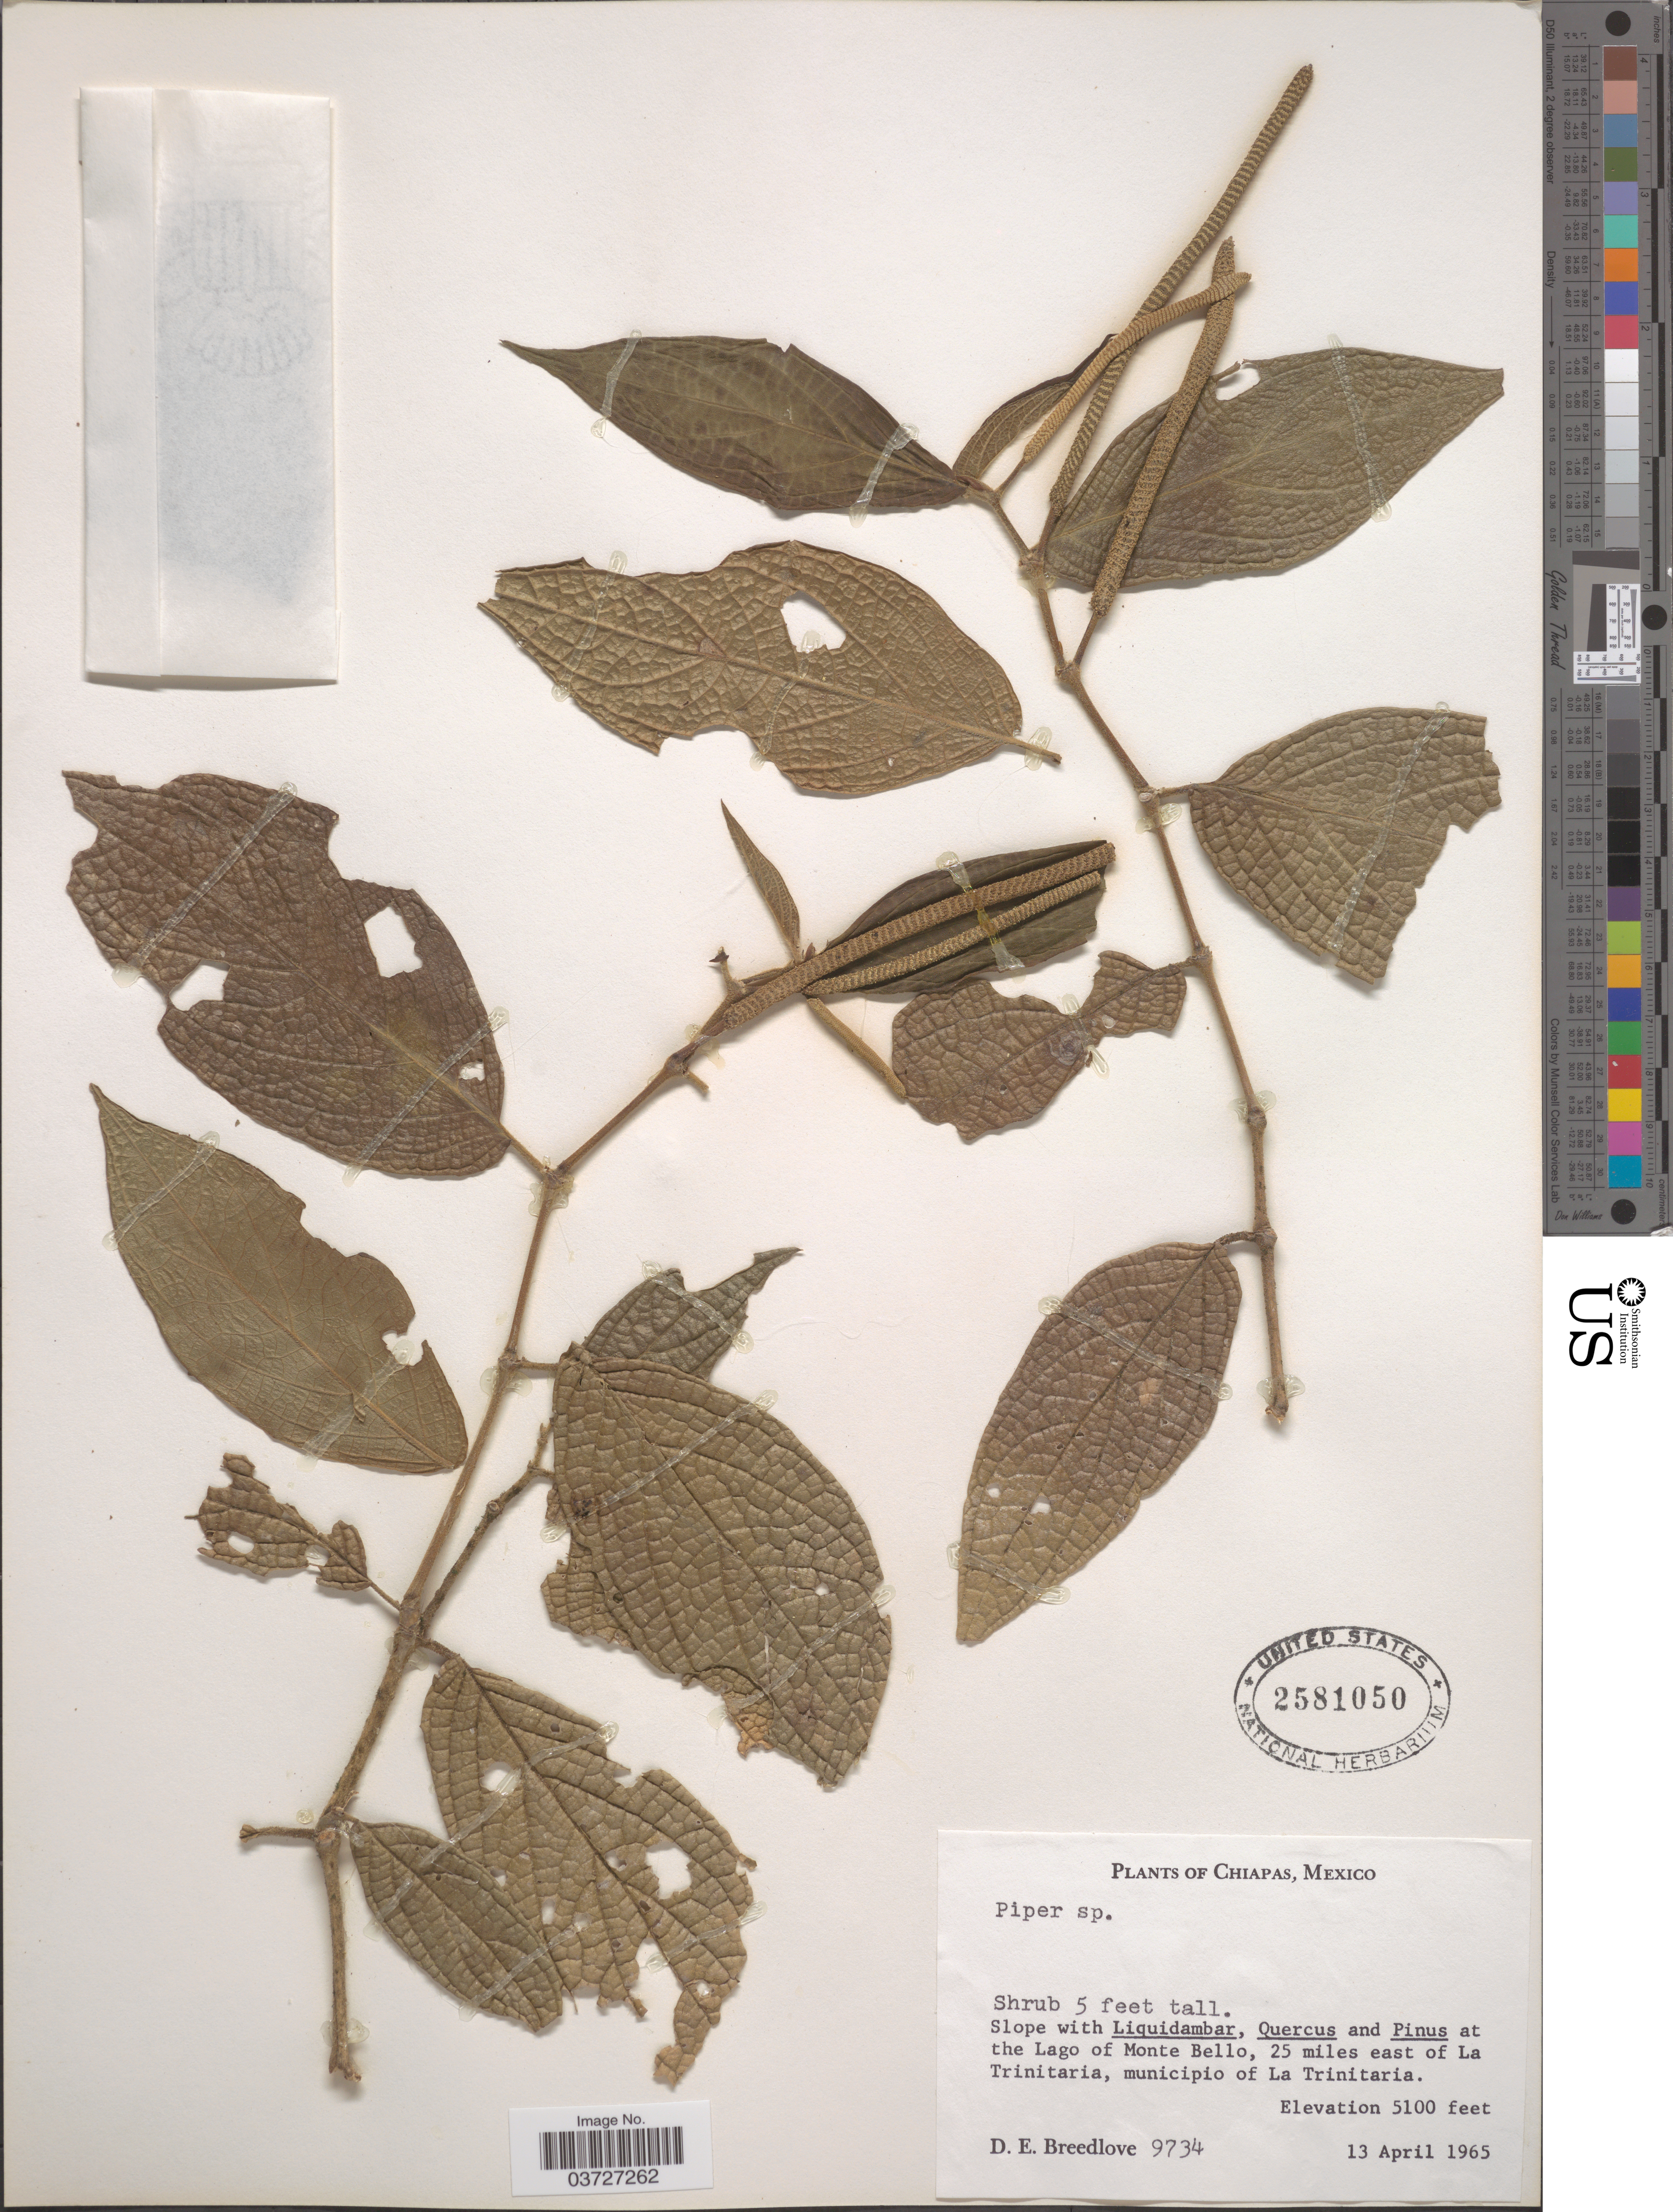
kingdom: Plantae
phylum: Tracheophyta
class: Magnoliopsida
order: Piperales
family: Piperaceae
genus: Piper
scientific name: Piper sp.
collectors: D. E. Breedlove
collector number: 9734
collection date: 1965-04-13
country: Mexico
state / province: Chiapas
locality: At the Lago of Monte Bello, 25 miles east of La Trinitaria, municipio of La Trinitaria.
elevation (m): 1554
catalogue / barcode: US 2581050